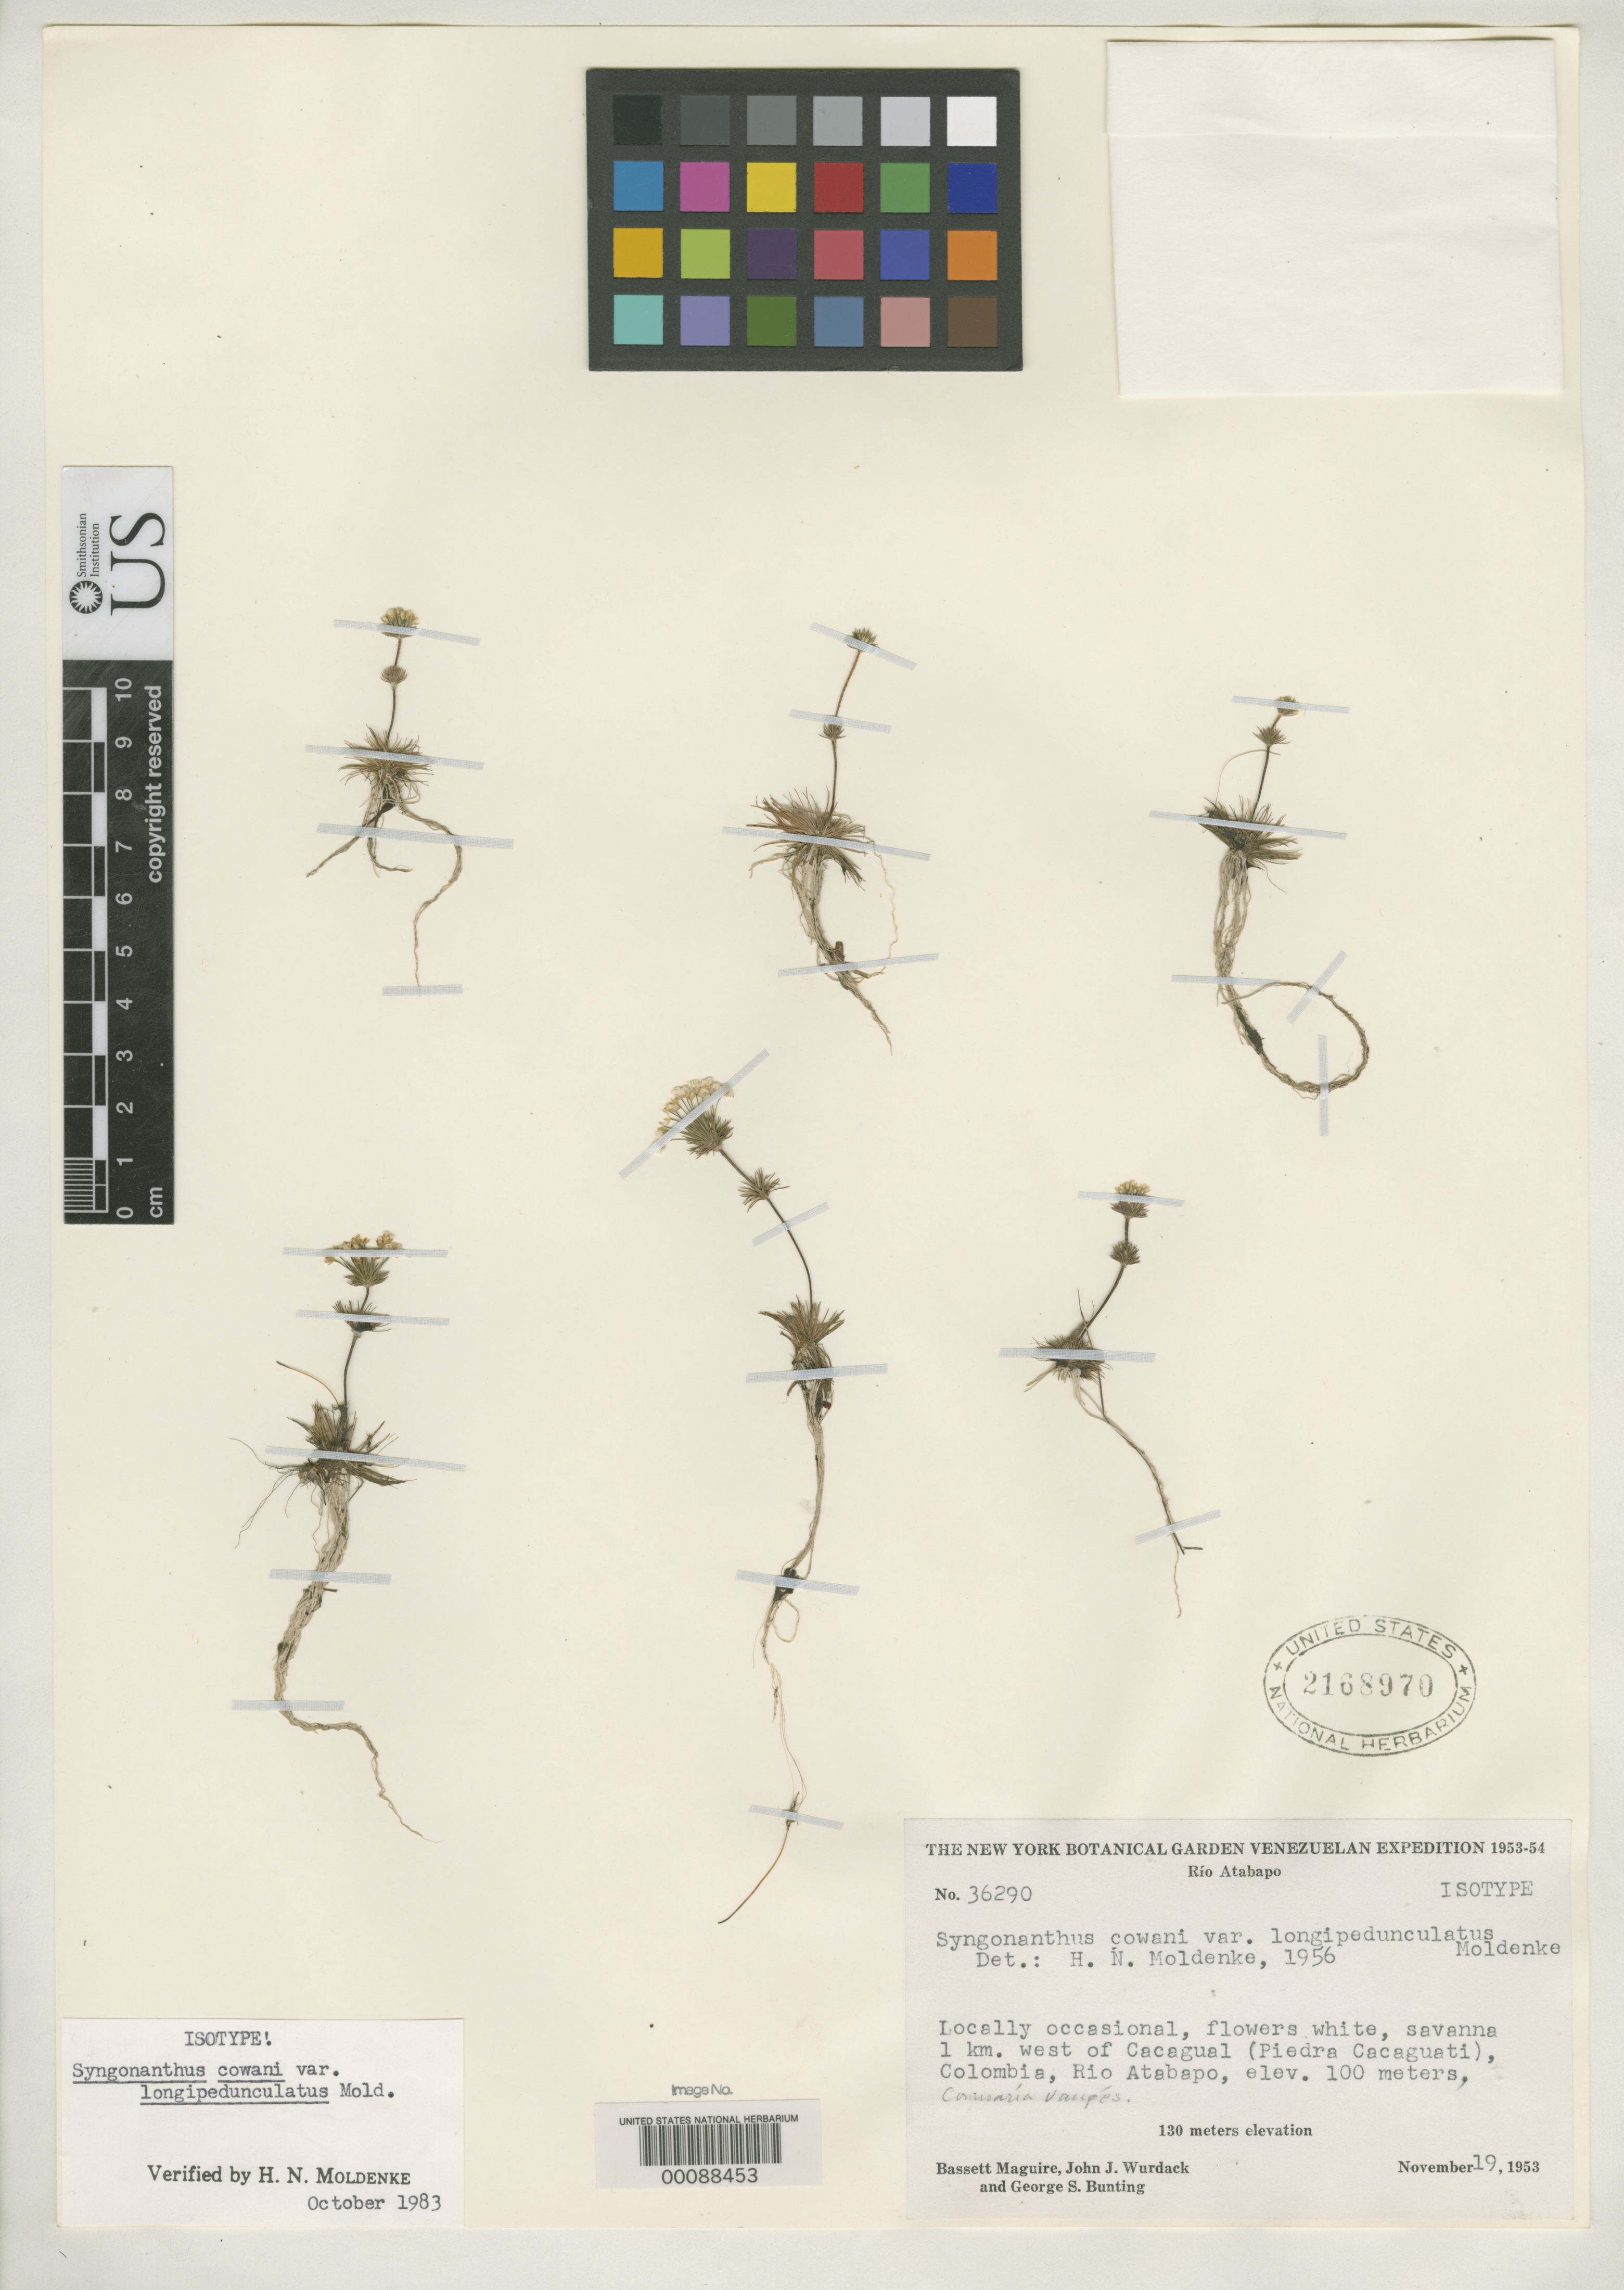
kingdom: Plantae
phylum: Tracheophyta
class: Liliopsida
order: Poales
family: Eriocaulaceae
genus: Syngonanthus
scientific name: Syngonanthus cowani var. longipedunculatus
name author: Moldenke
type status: Isotype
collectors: B. Maguire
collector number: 36290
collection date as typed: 19 Nov 1953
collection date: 1953-11-19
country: Colombia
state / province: Vaupés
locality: West of Cacaguel, Rio Atabapo.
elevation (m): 100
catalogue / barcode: US 2168970